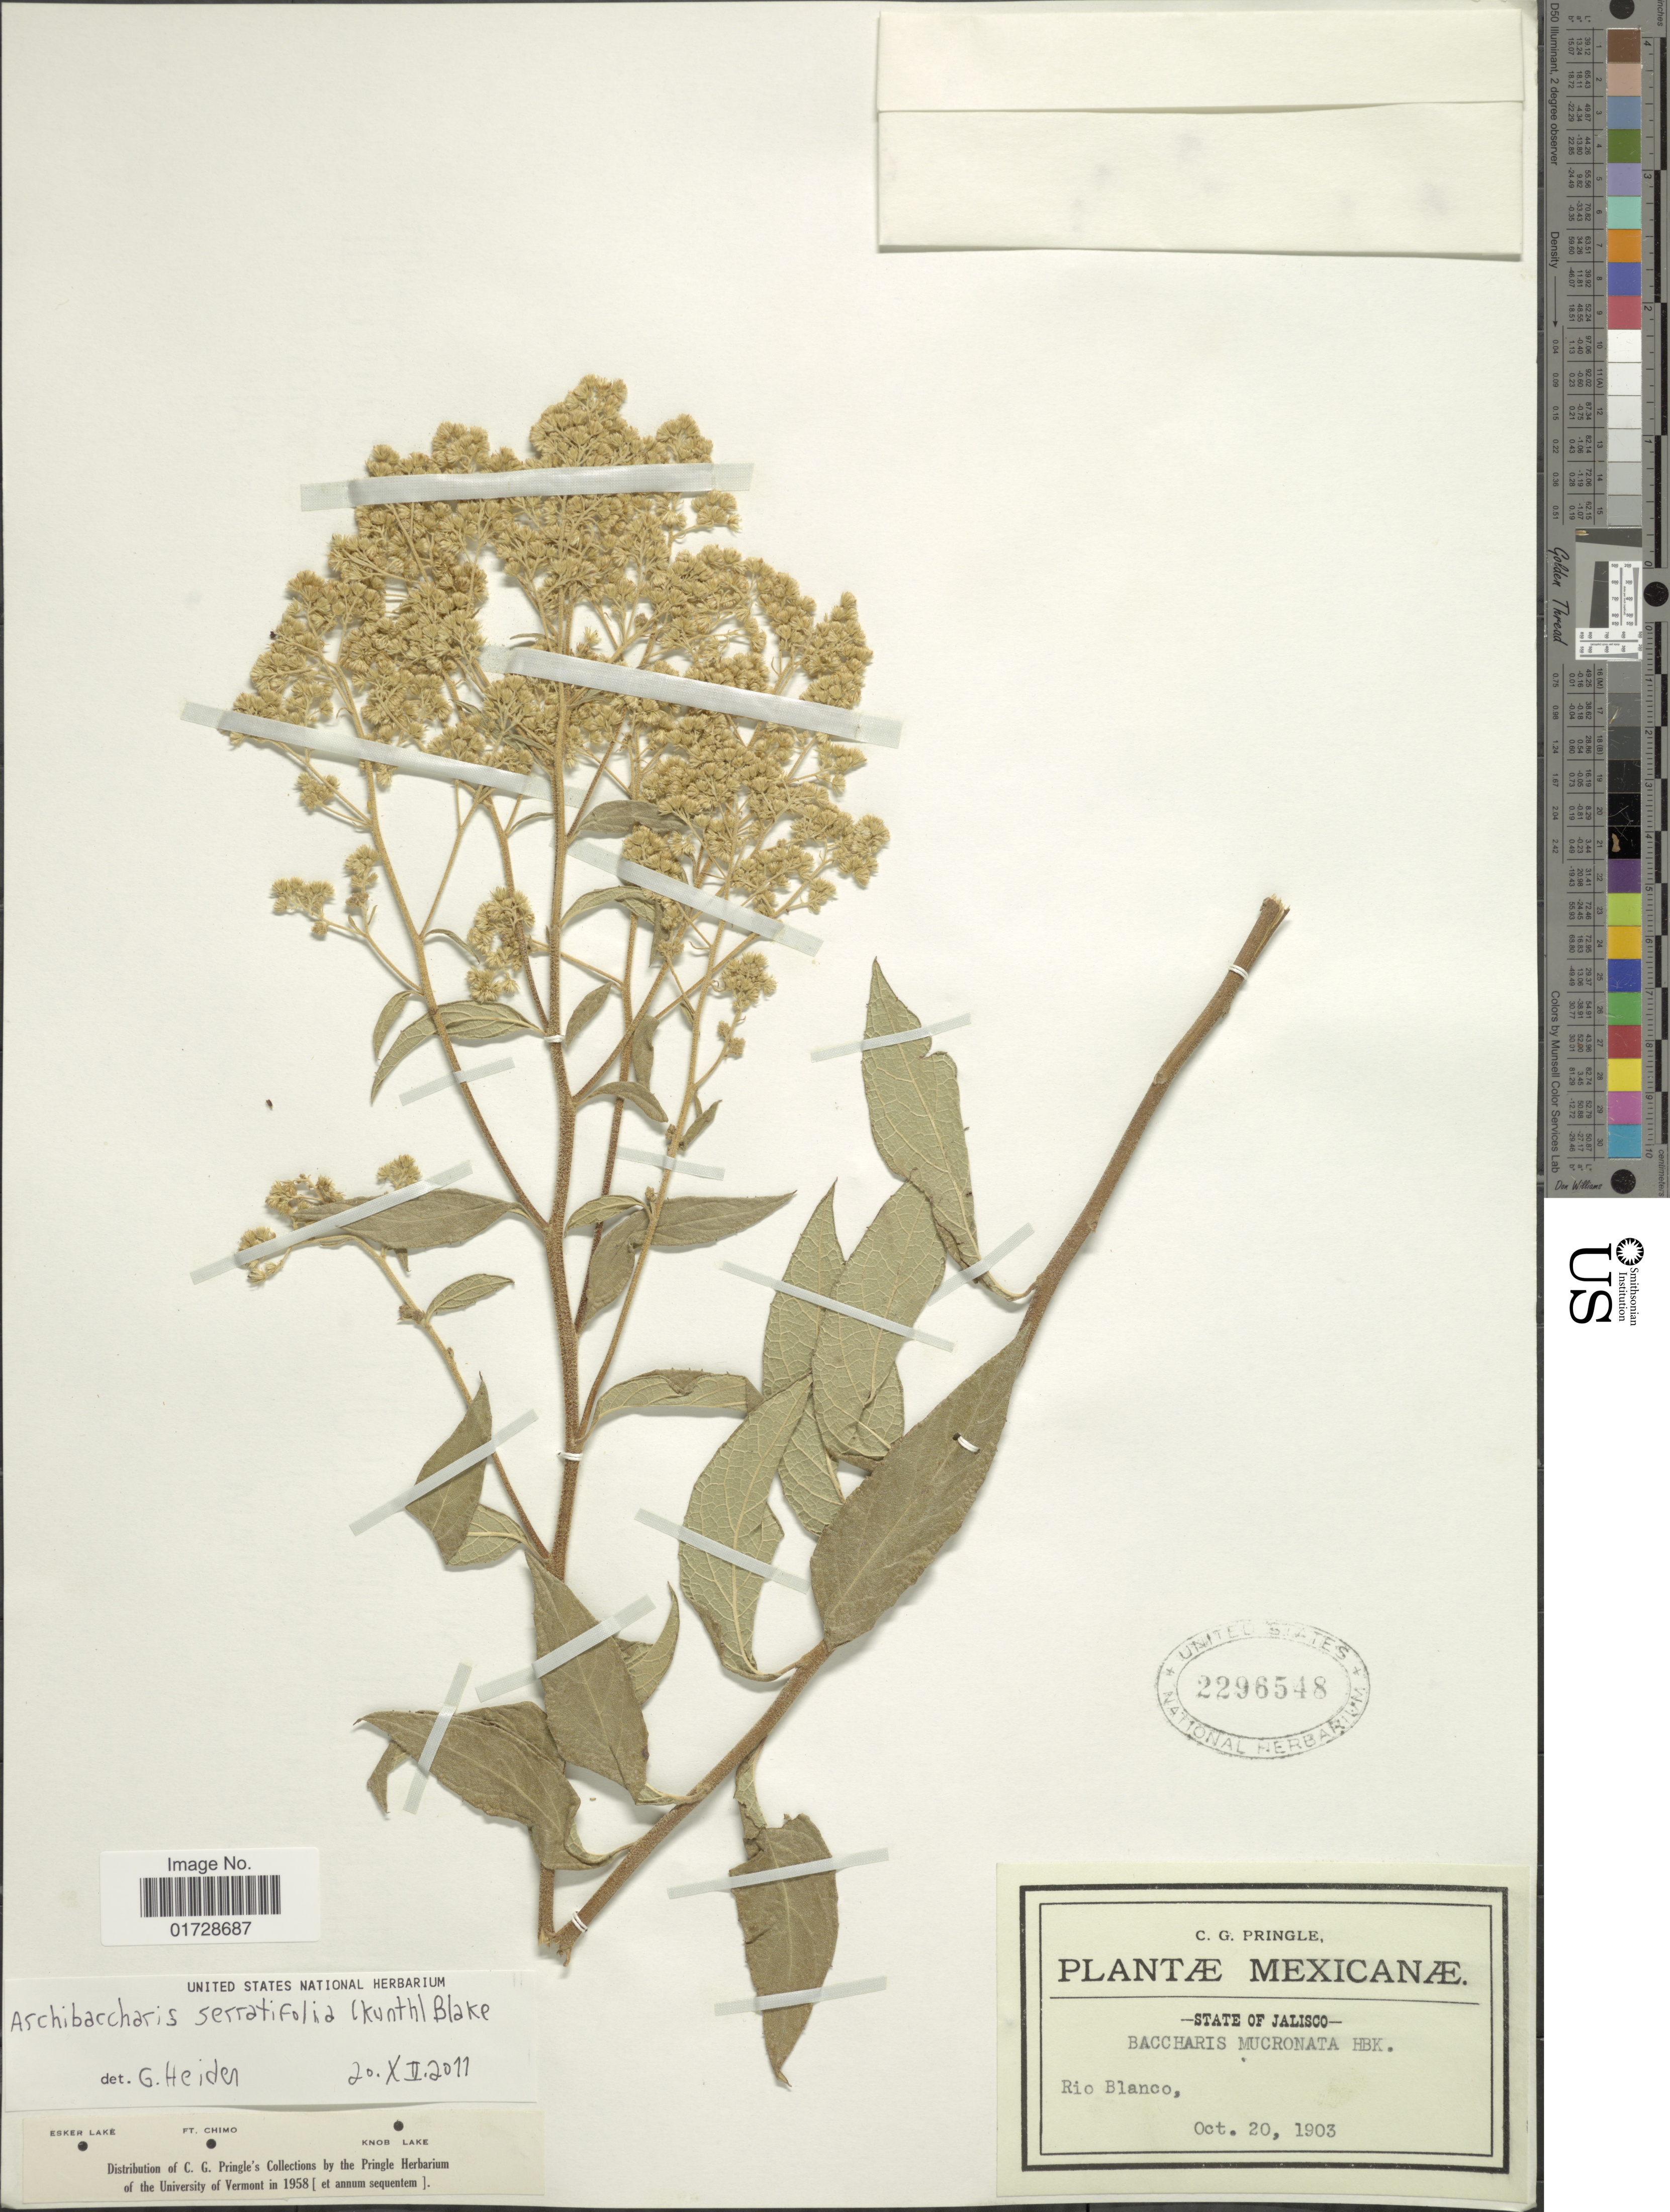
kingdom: Plantae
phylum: Tracheophyta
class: Magnoliopsida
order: Asterales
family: Asteraceae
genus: Archibaccharis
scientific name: Archibaccharis serratifolia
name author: (Kunth) S.F. Blake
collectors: C. G. Pringle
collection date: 1903-10-20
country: Mexico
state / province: Jalisco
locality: Rio Blanco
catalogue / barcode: US 2296548